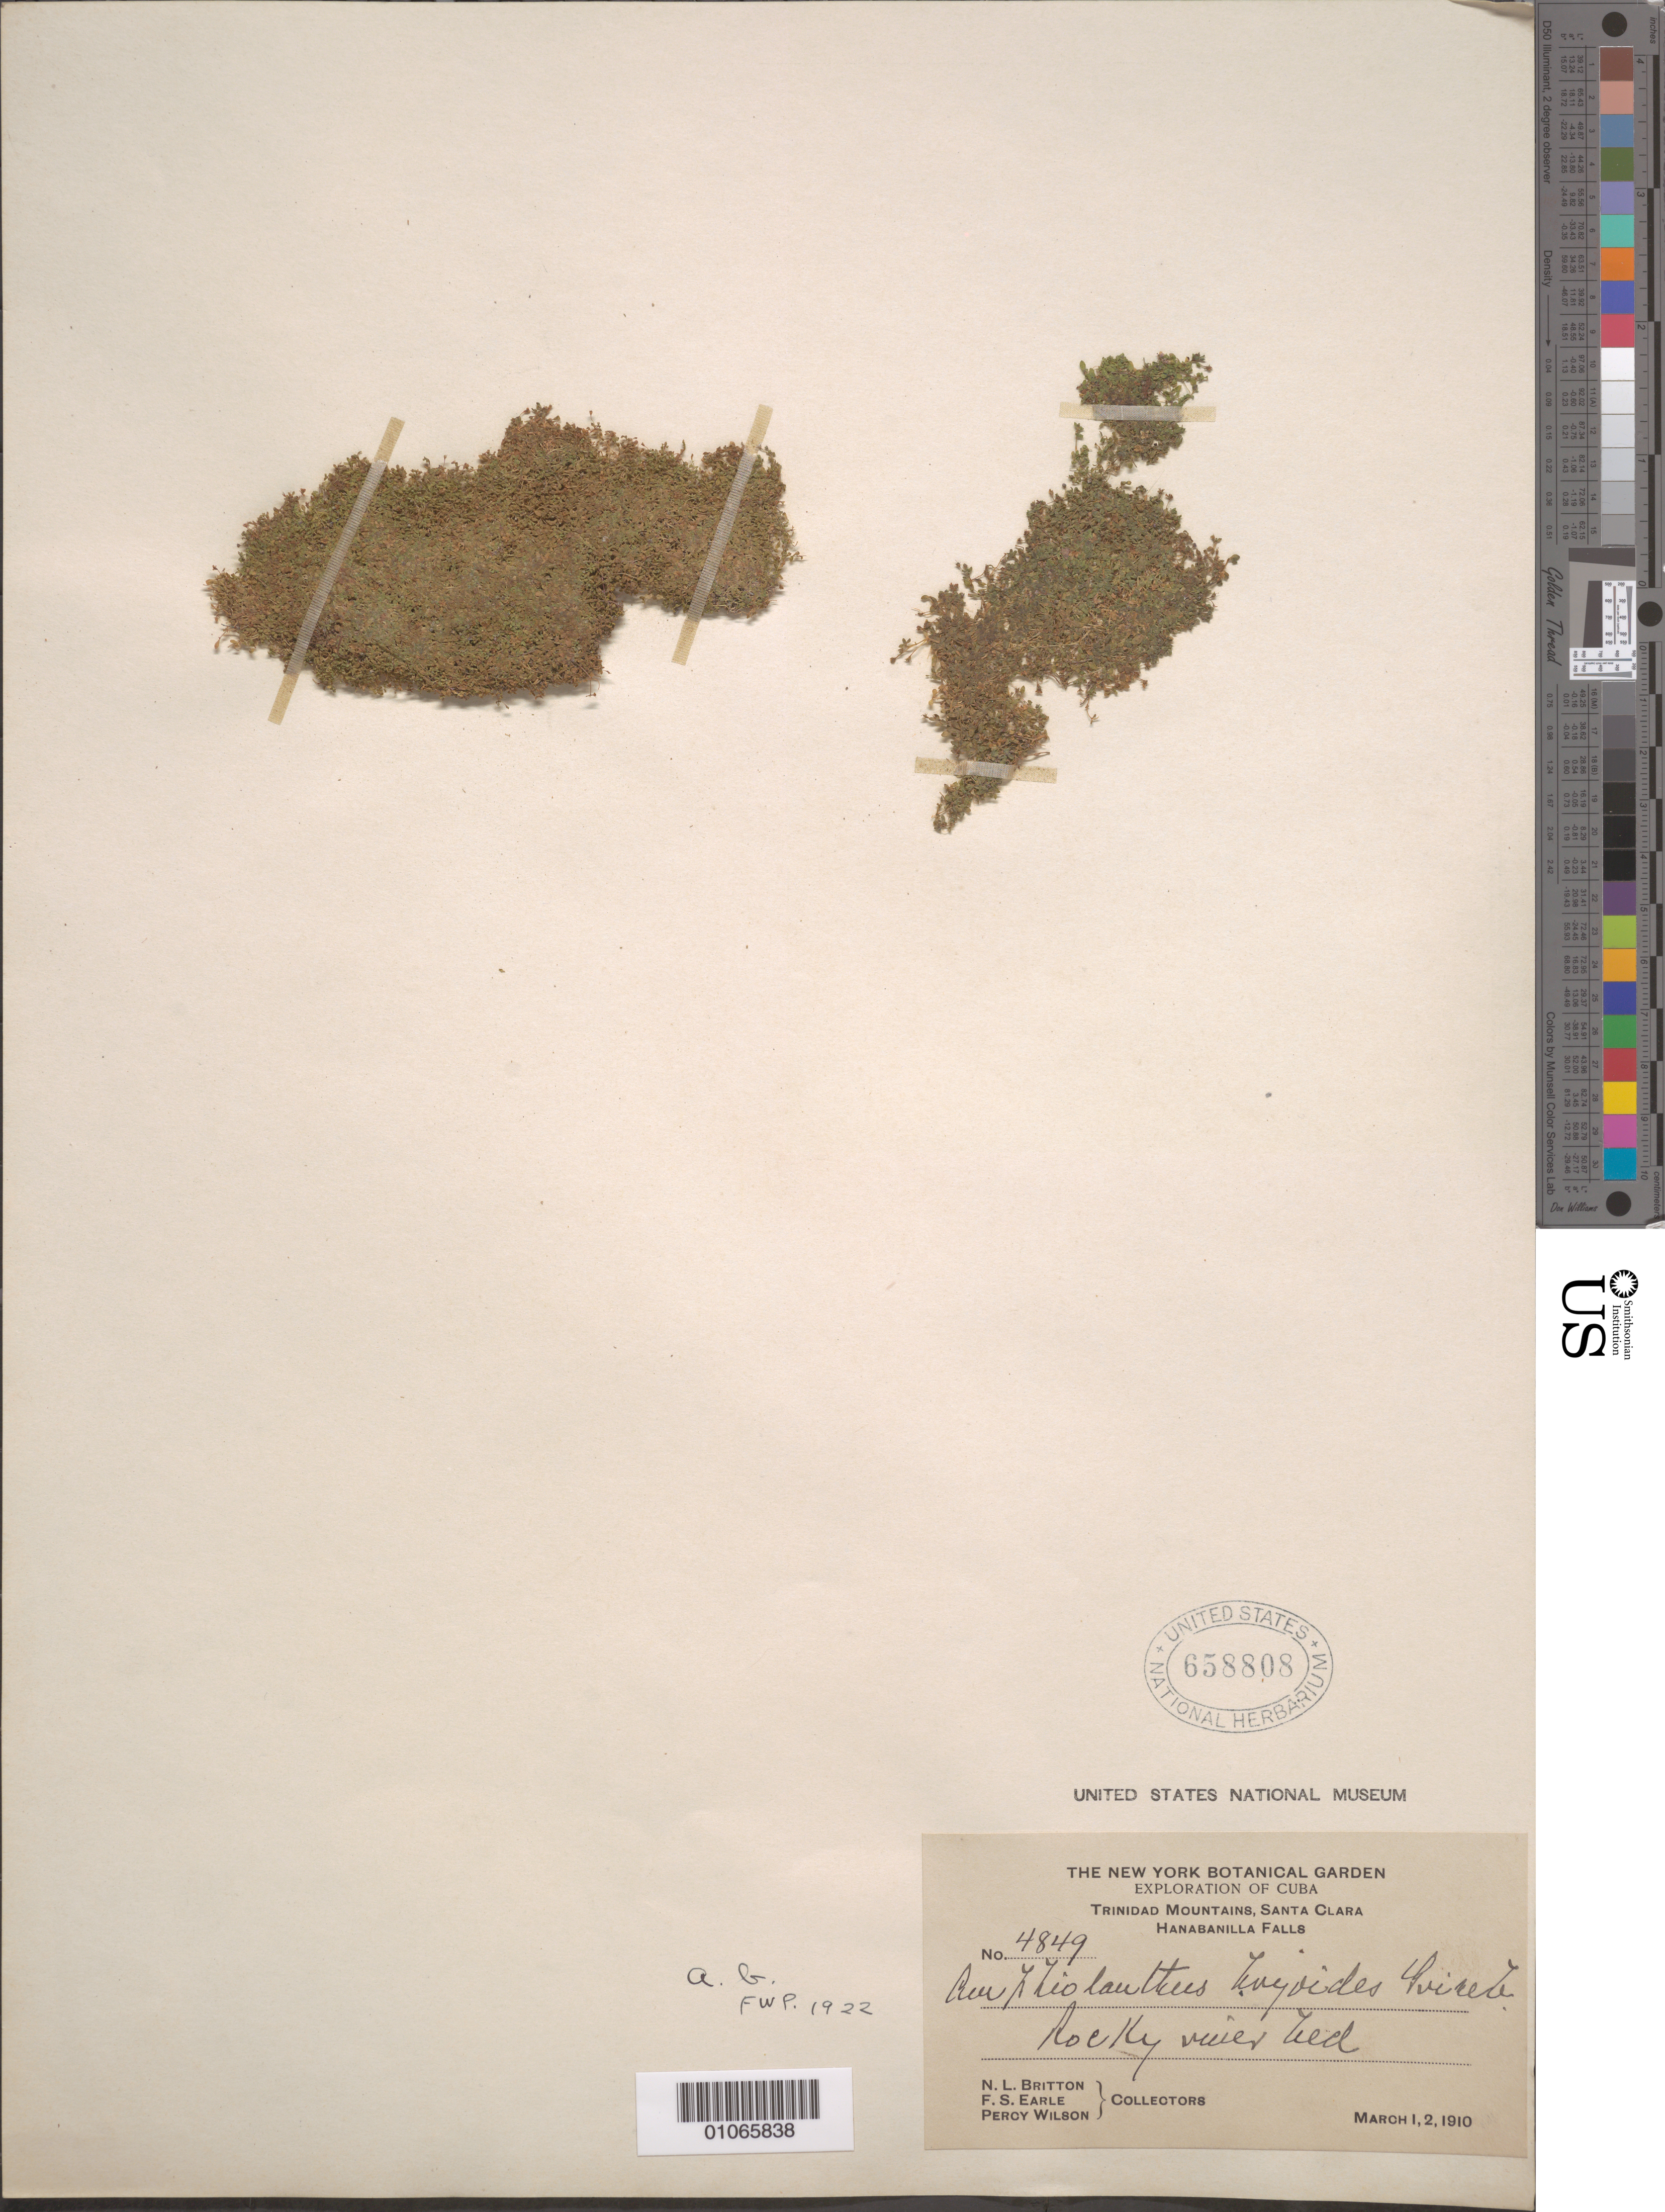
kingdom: Plantae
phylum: Tracheophyta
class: Magnoliopsida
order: Lamiales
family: Linderniaceae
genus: Amphiolanthus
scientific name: Amphiolanthus bryoides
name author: Griseb.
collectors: N. Britton, F. S. Earle & P. Wilson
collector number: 4849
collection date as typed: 01 Mar 1910 to 02 Mar 1910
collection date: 1910-03-01/1910-03-02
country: Cuba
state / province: Villa Clara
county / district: Santa Clara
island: Cuba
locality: Trinidad Mountains, Santa Clara Hanabanilla Falls Rocky vines tied?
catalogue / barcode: US 658808